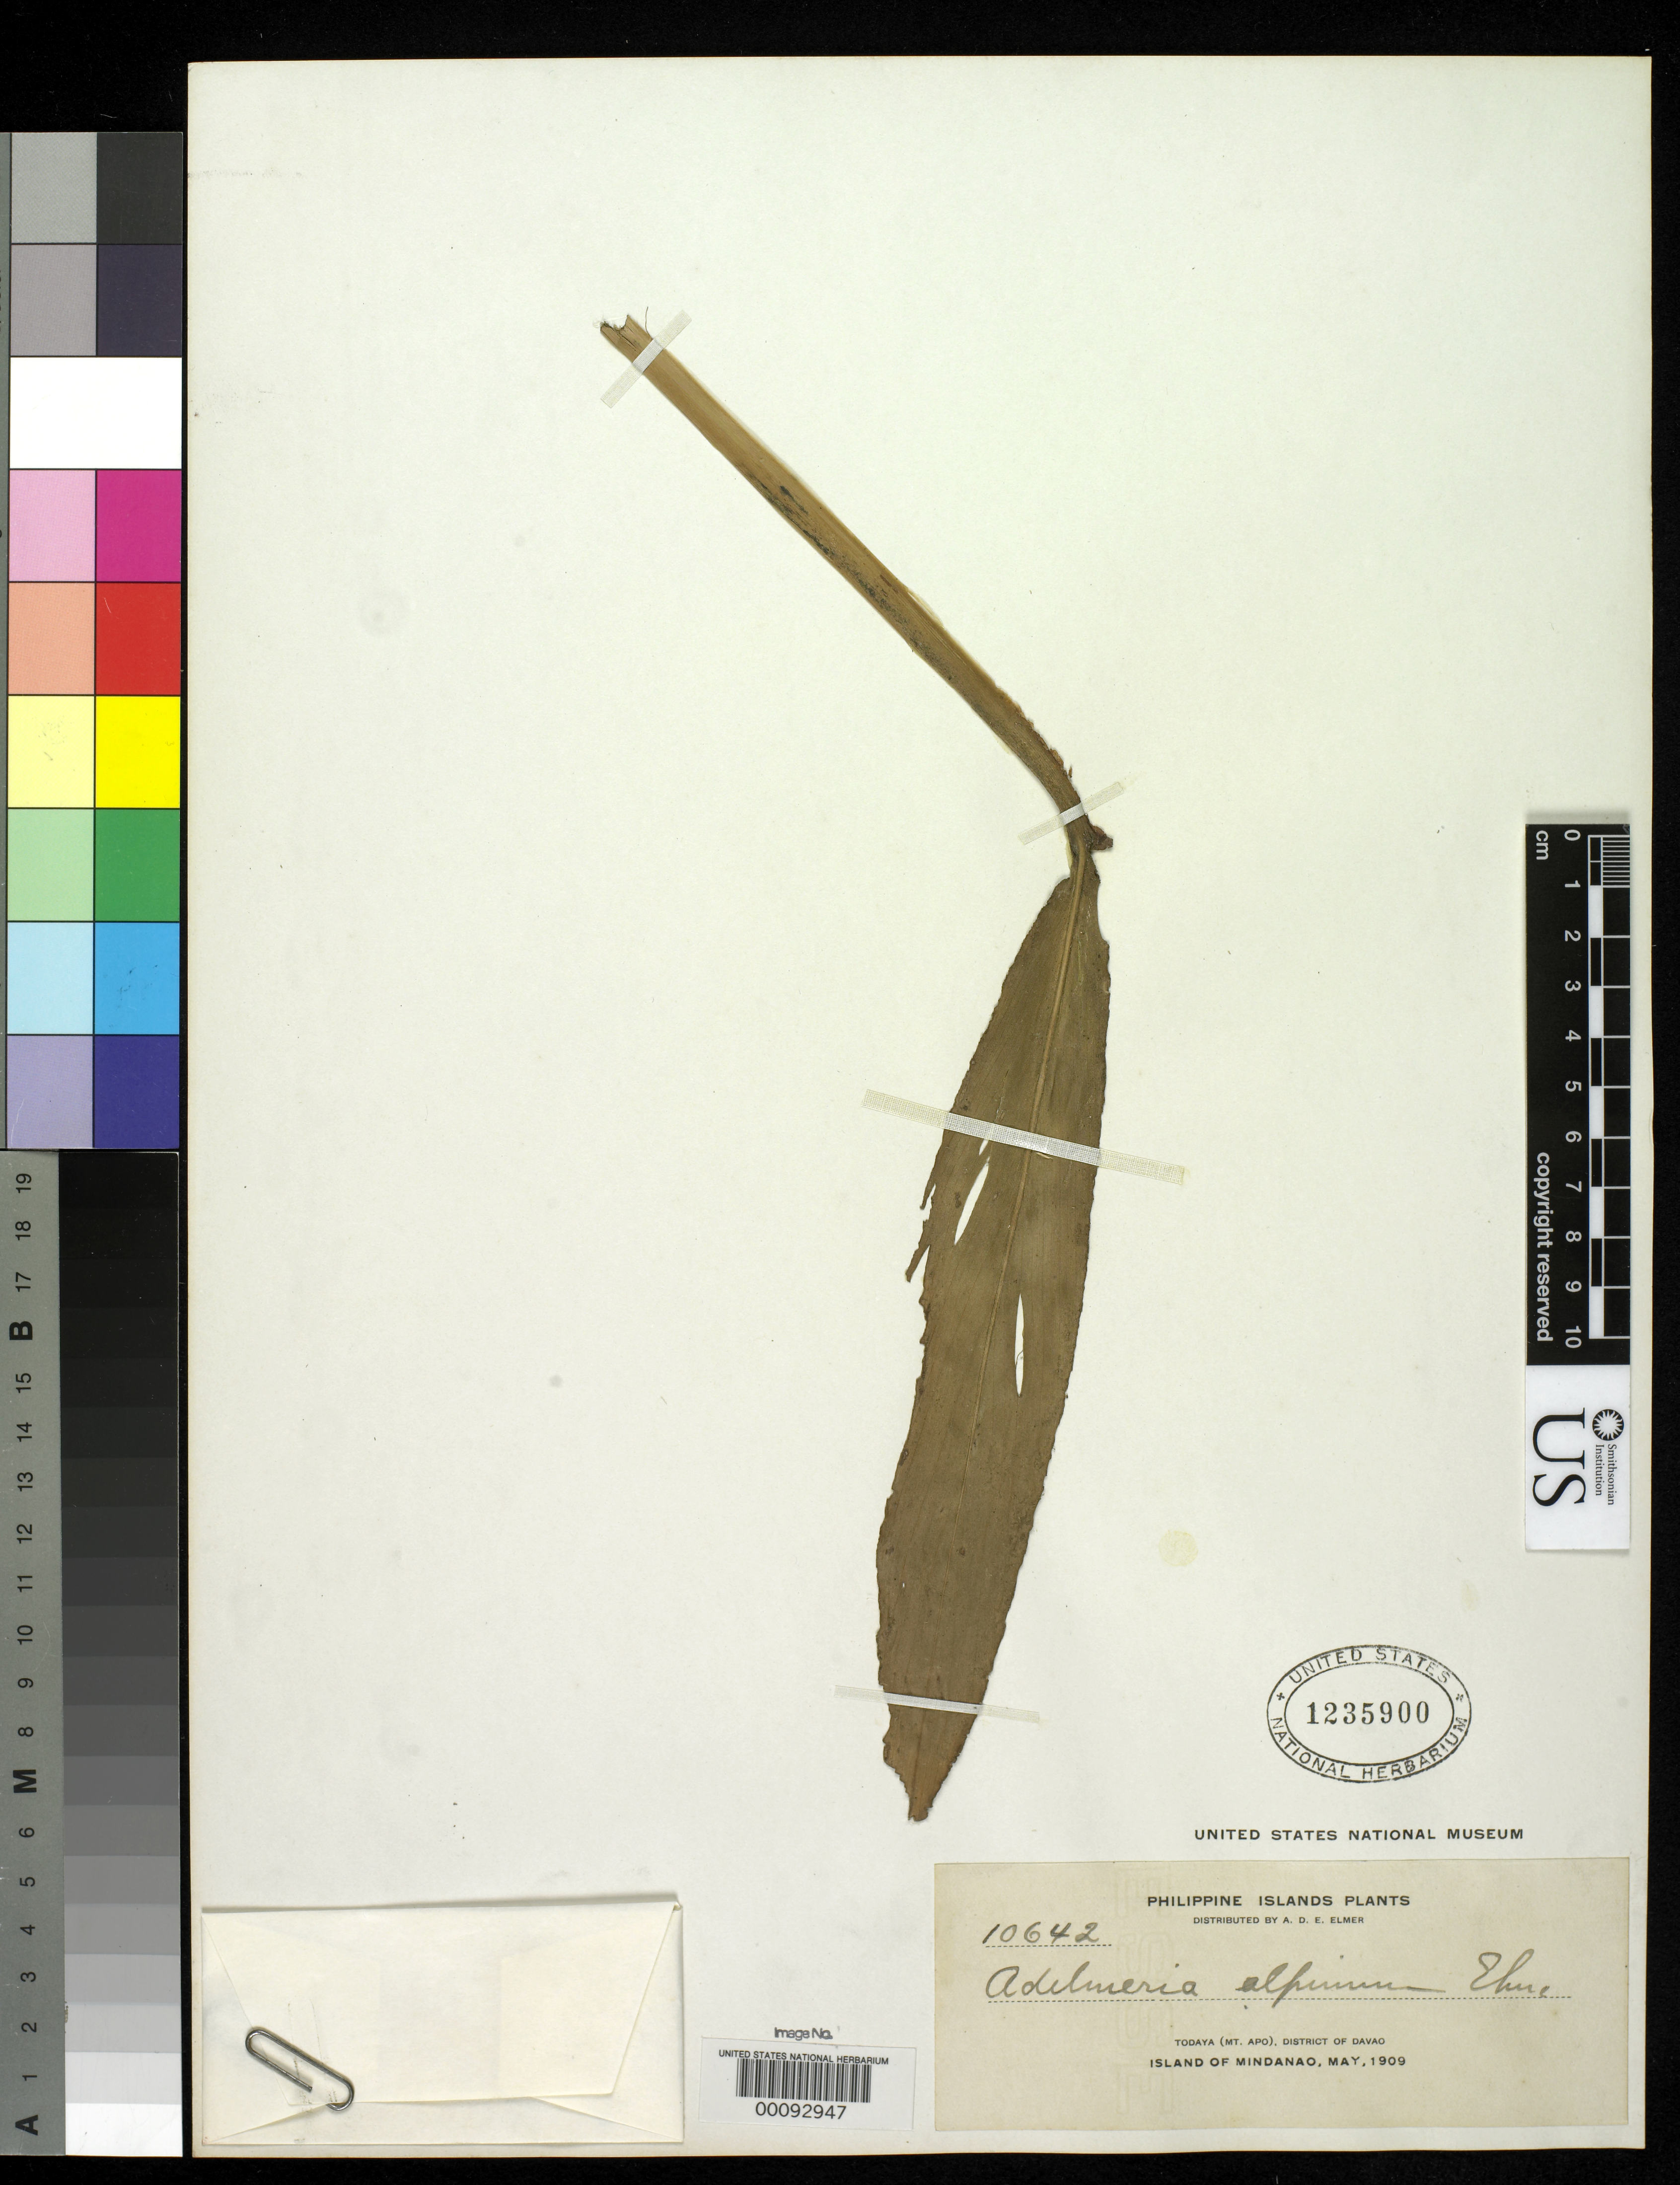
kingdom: Plantae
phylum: Tracheophyta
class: Liliopsida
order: Zingiberales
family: Zingiberaceae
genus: Adelmeria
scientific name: Adelmeria alpinum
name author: Elmer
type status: Isosyntype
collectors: A. D. E. Elmer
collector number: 10642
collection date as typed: May 1909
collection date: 1909-05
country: Philippines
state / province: Davao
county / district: Davao del Sur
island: Mindanao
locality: Todaya, Mt. Apo.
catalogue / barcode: US 1235900